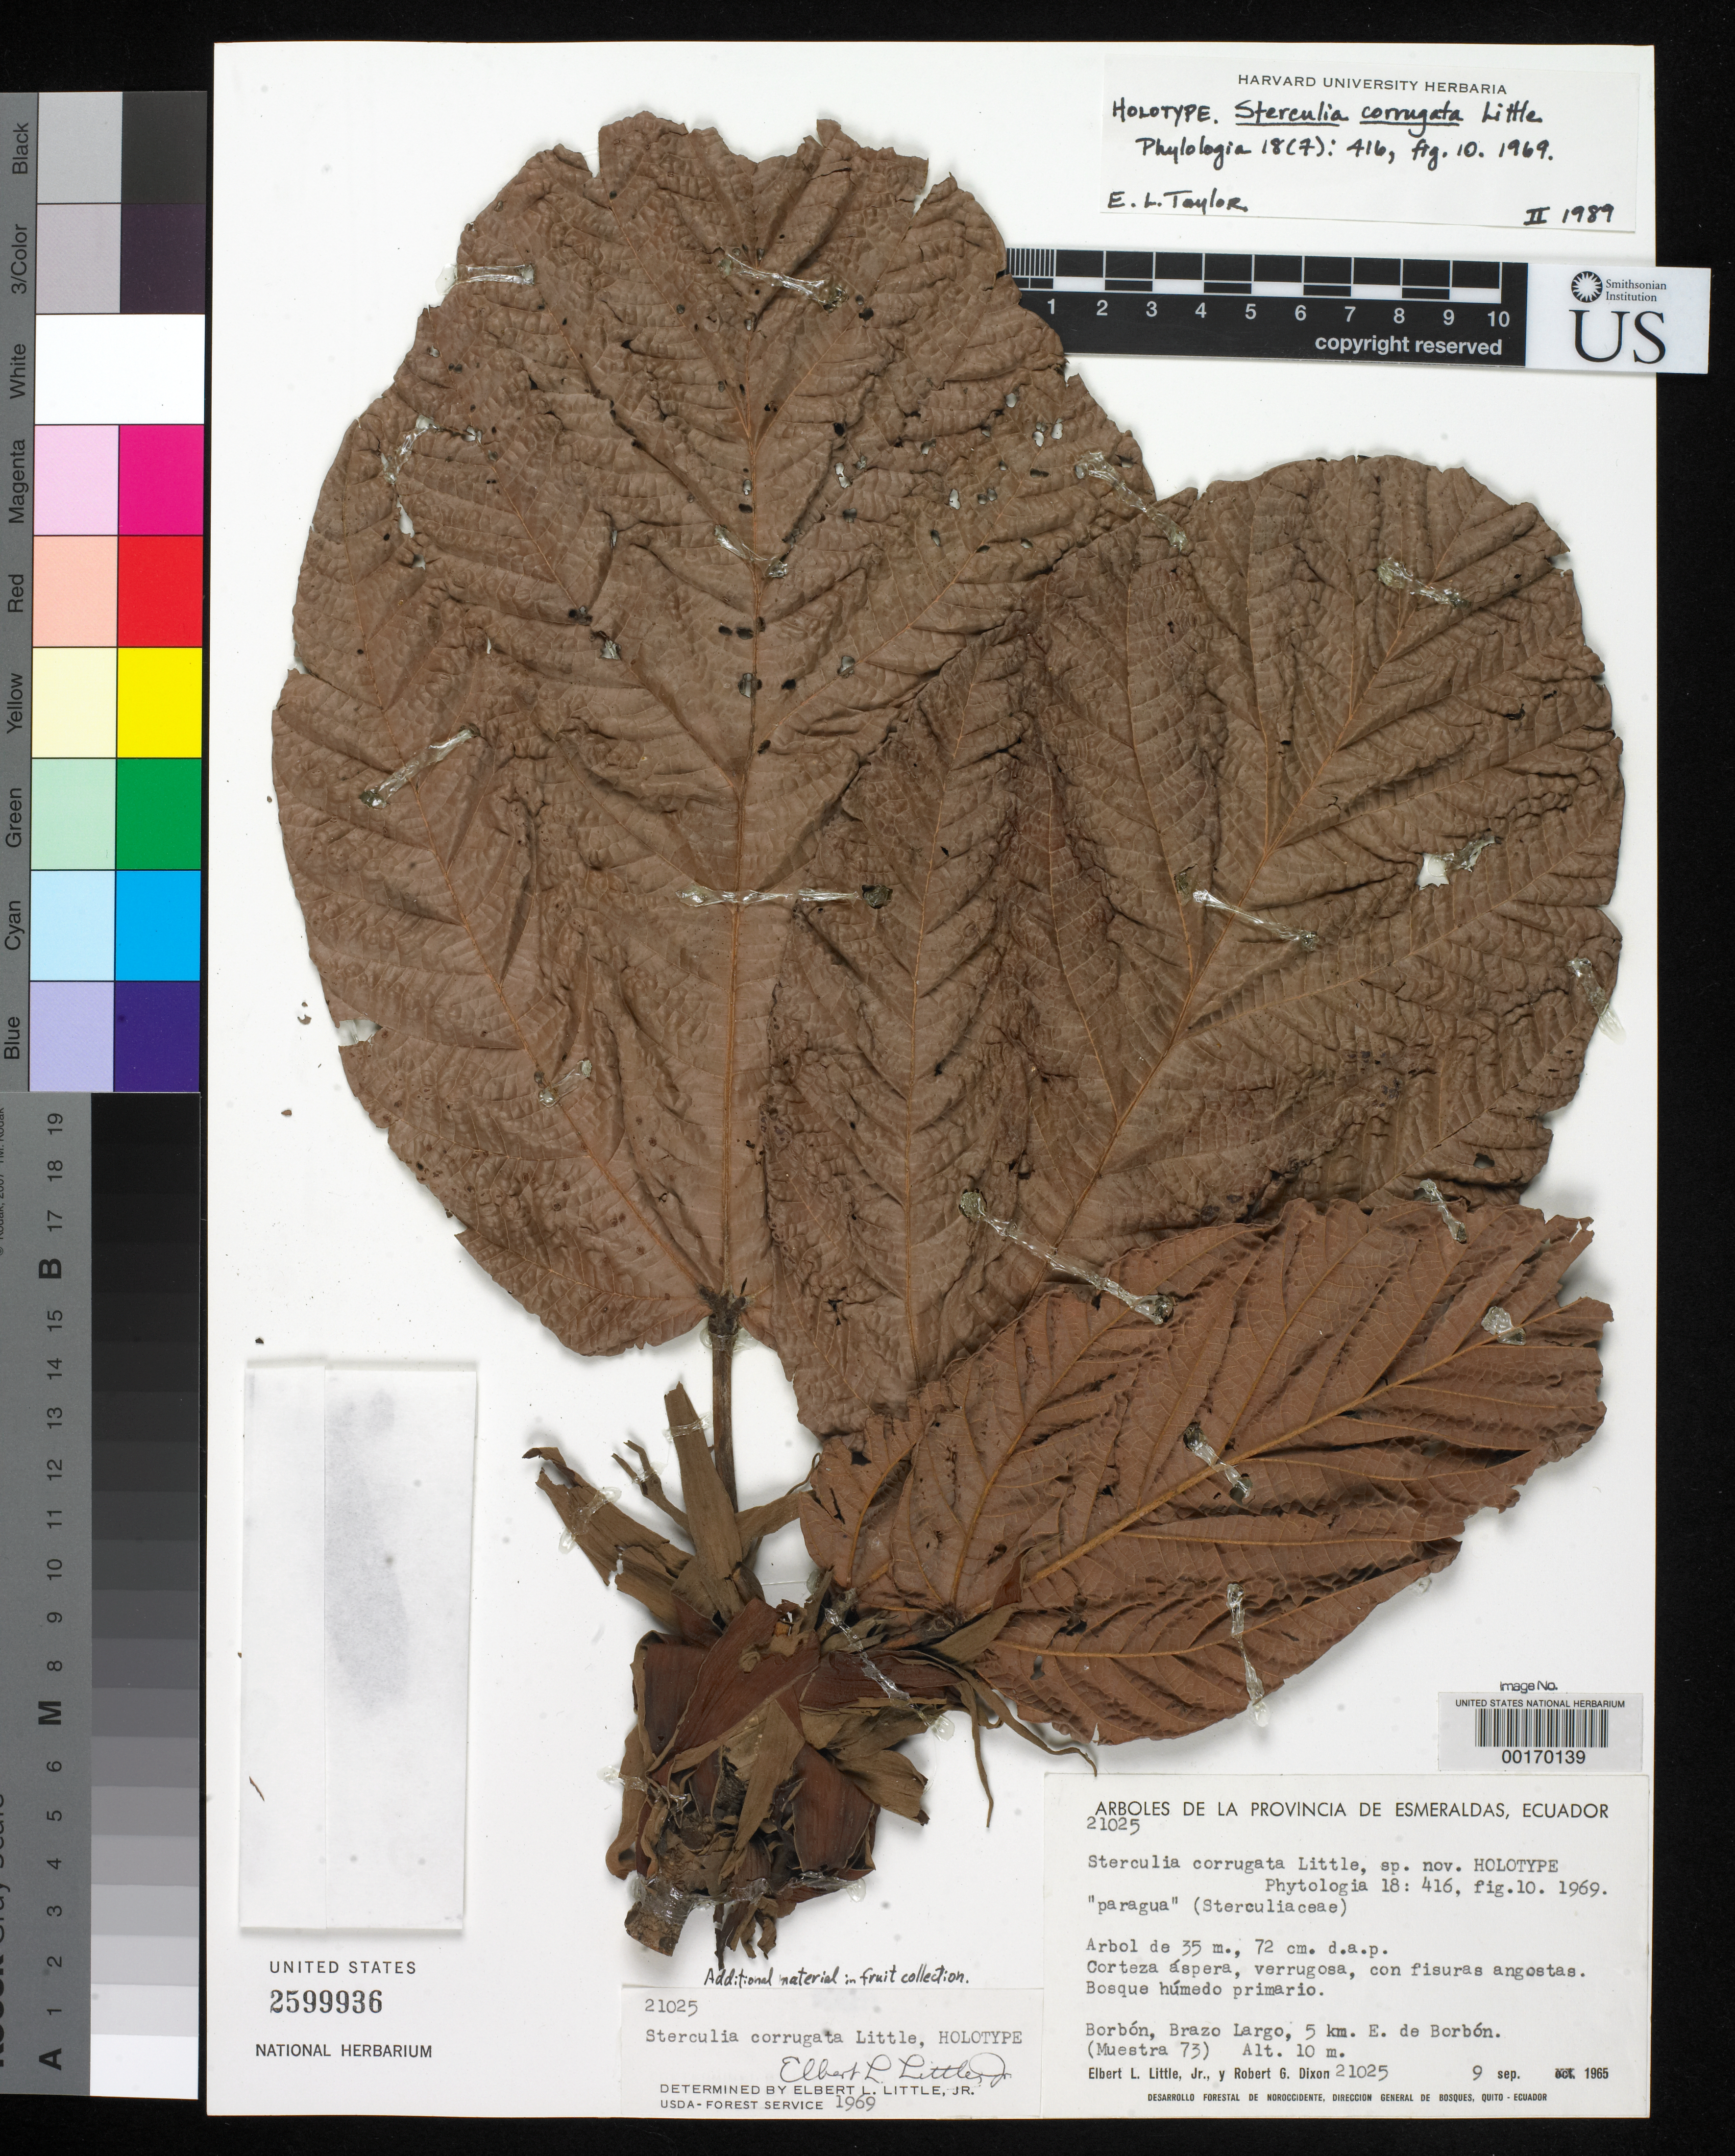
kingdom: Plantae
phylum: Tracheophyta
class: Magnoliopsida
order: Malvales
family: Malvaceae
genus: Sterculia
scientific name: Sterculia corrugata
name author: Little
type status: Holotype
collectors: E. L. Little & R. G. Dixon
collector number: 21025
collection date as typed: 09 Sep 1965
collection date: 1965-09-09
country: Ecuador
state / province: Esmeraldas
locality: Brazo Largo, 5 km. E of Borbon.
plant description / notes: See also bulky fruit stored separately.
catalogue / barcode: US 2599936